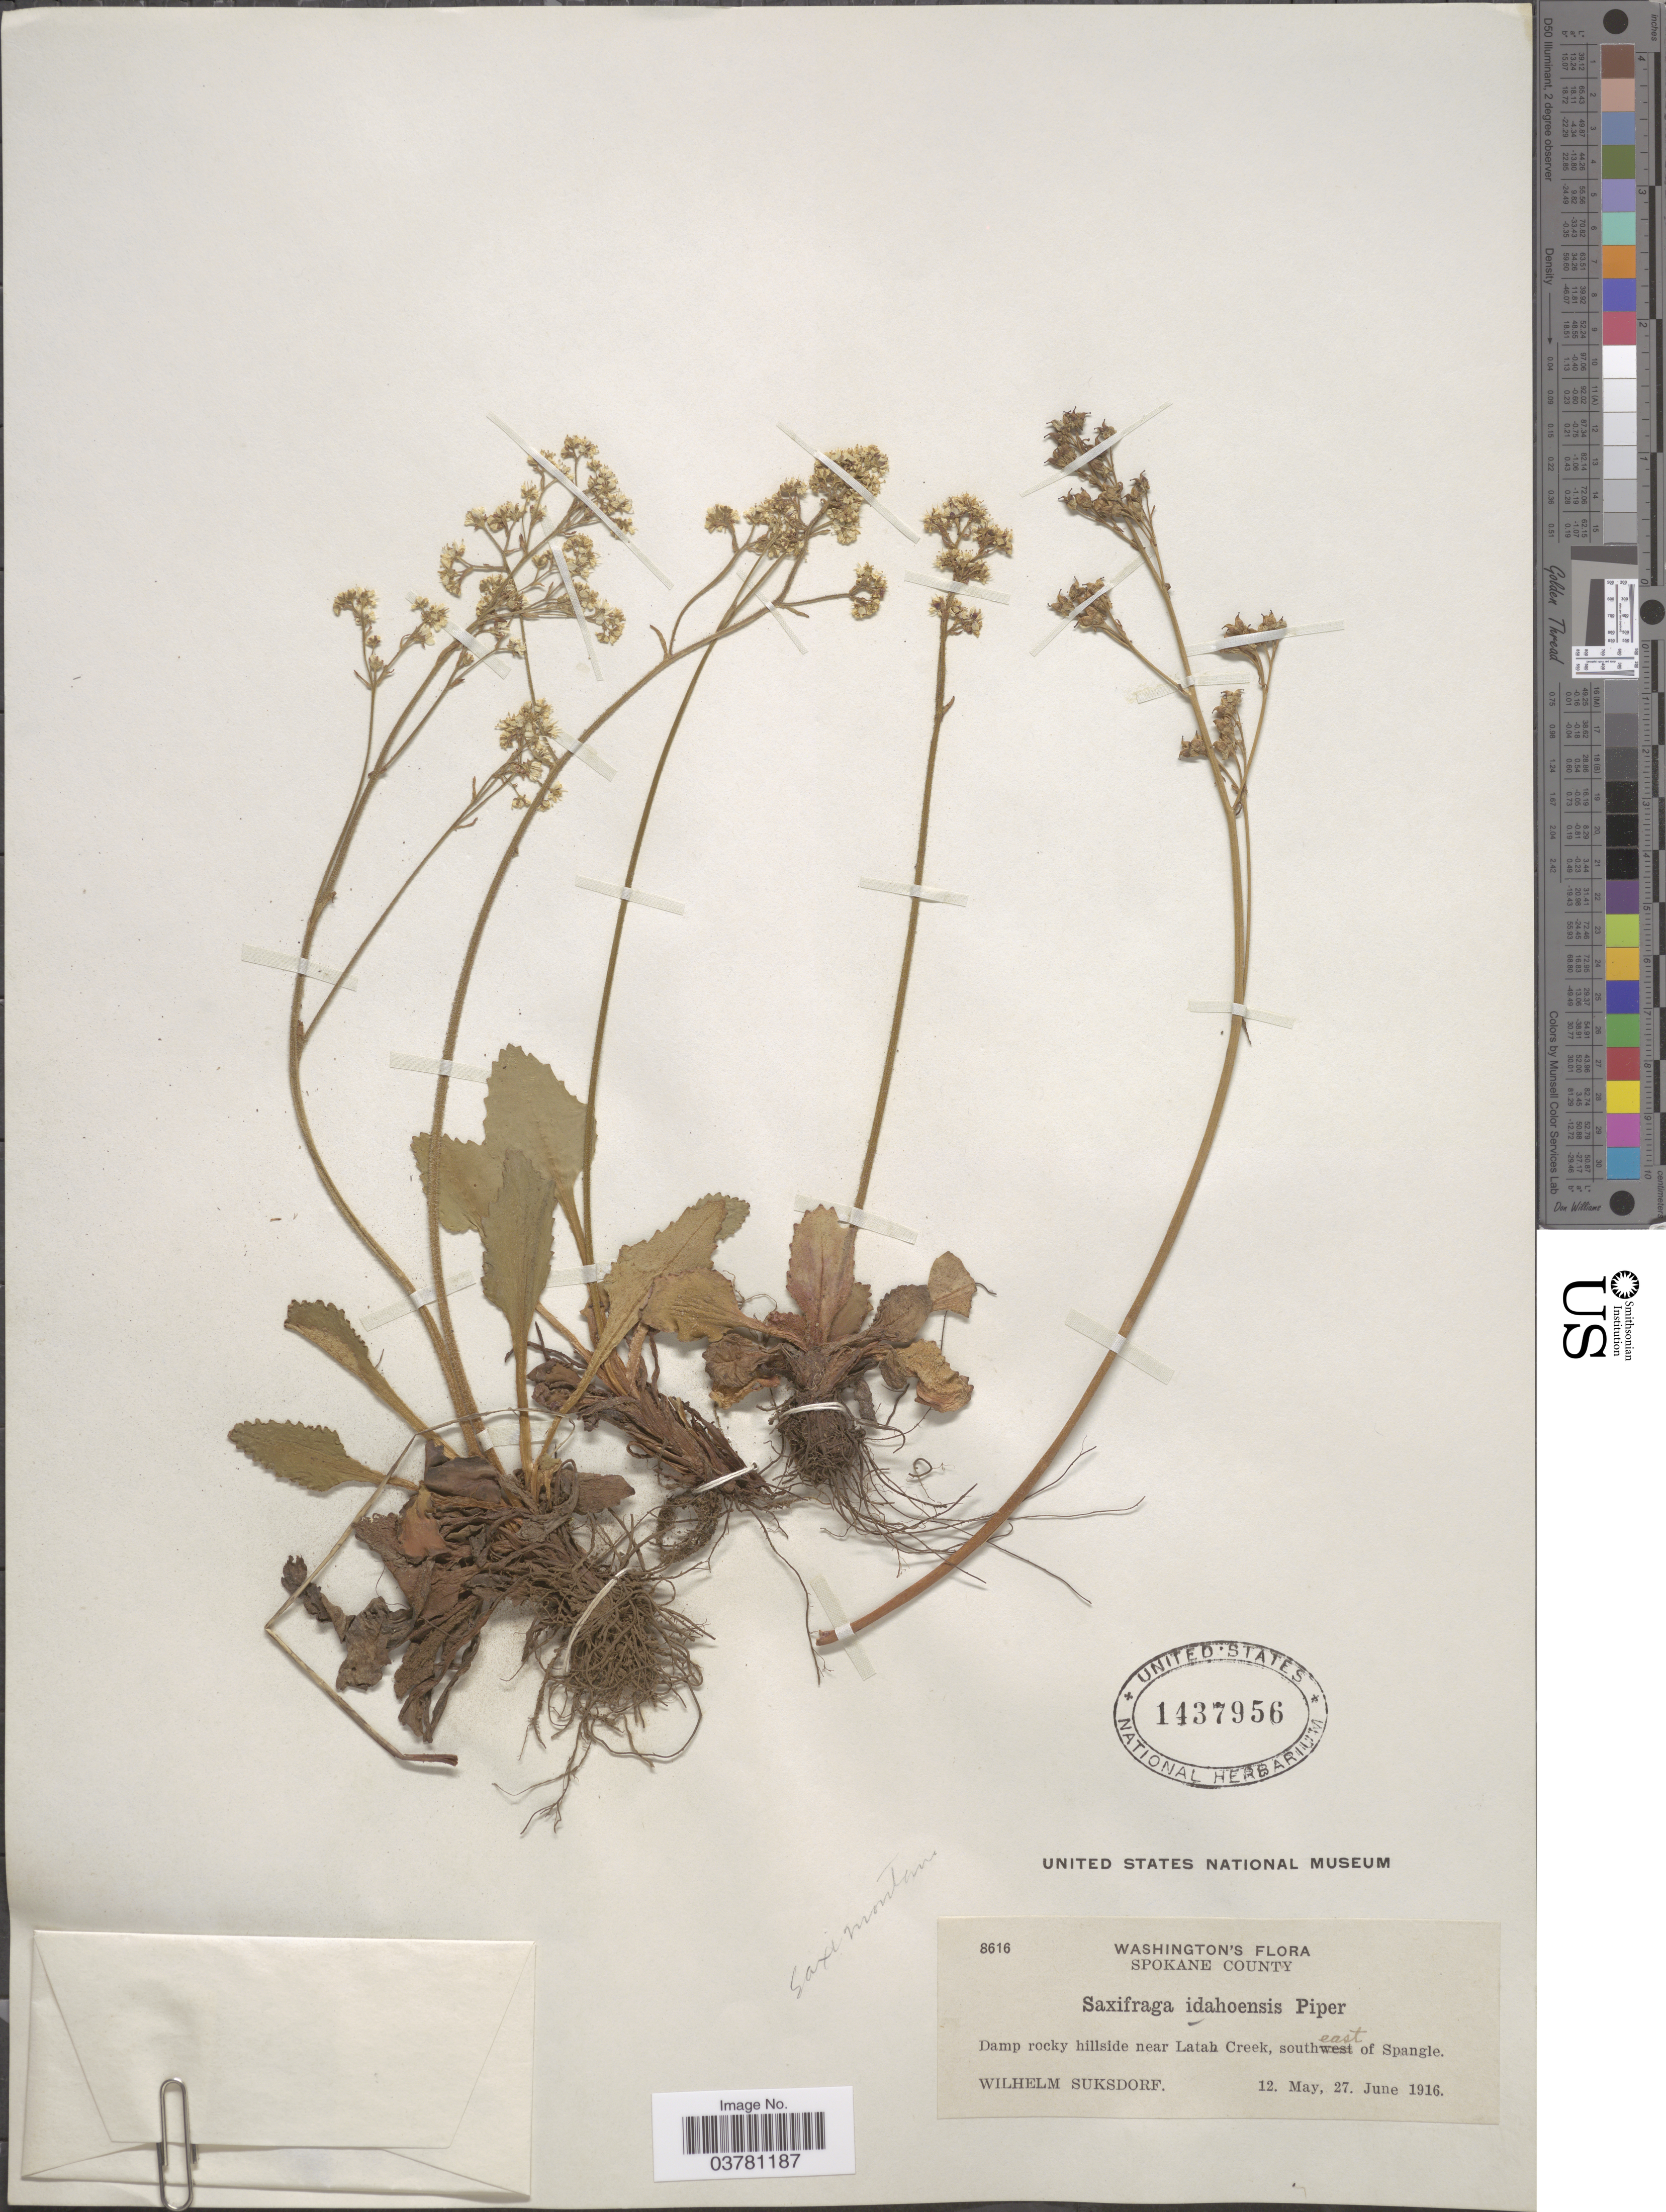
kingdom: Plantae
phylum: Tracheophyta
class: Magnoliopsida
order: Saxifragales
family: Saxifragaceae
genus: Micranthes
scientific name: Micranthes occidentalis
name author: (S. Watson) Small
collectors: W. N. Suksdorf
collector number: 8616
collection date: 1916-05-12/1916-06-27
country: United States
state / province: Washington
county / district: Spokane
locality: Spokane County. Damp rocky hillside near Latah Creek, southeast of Spangle.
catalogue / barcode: US 1437956